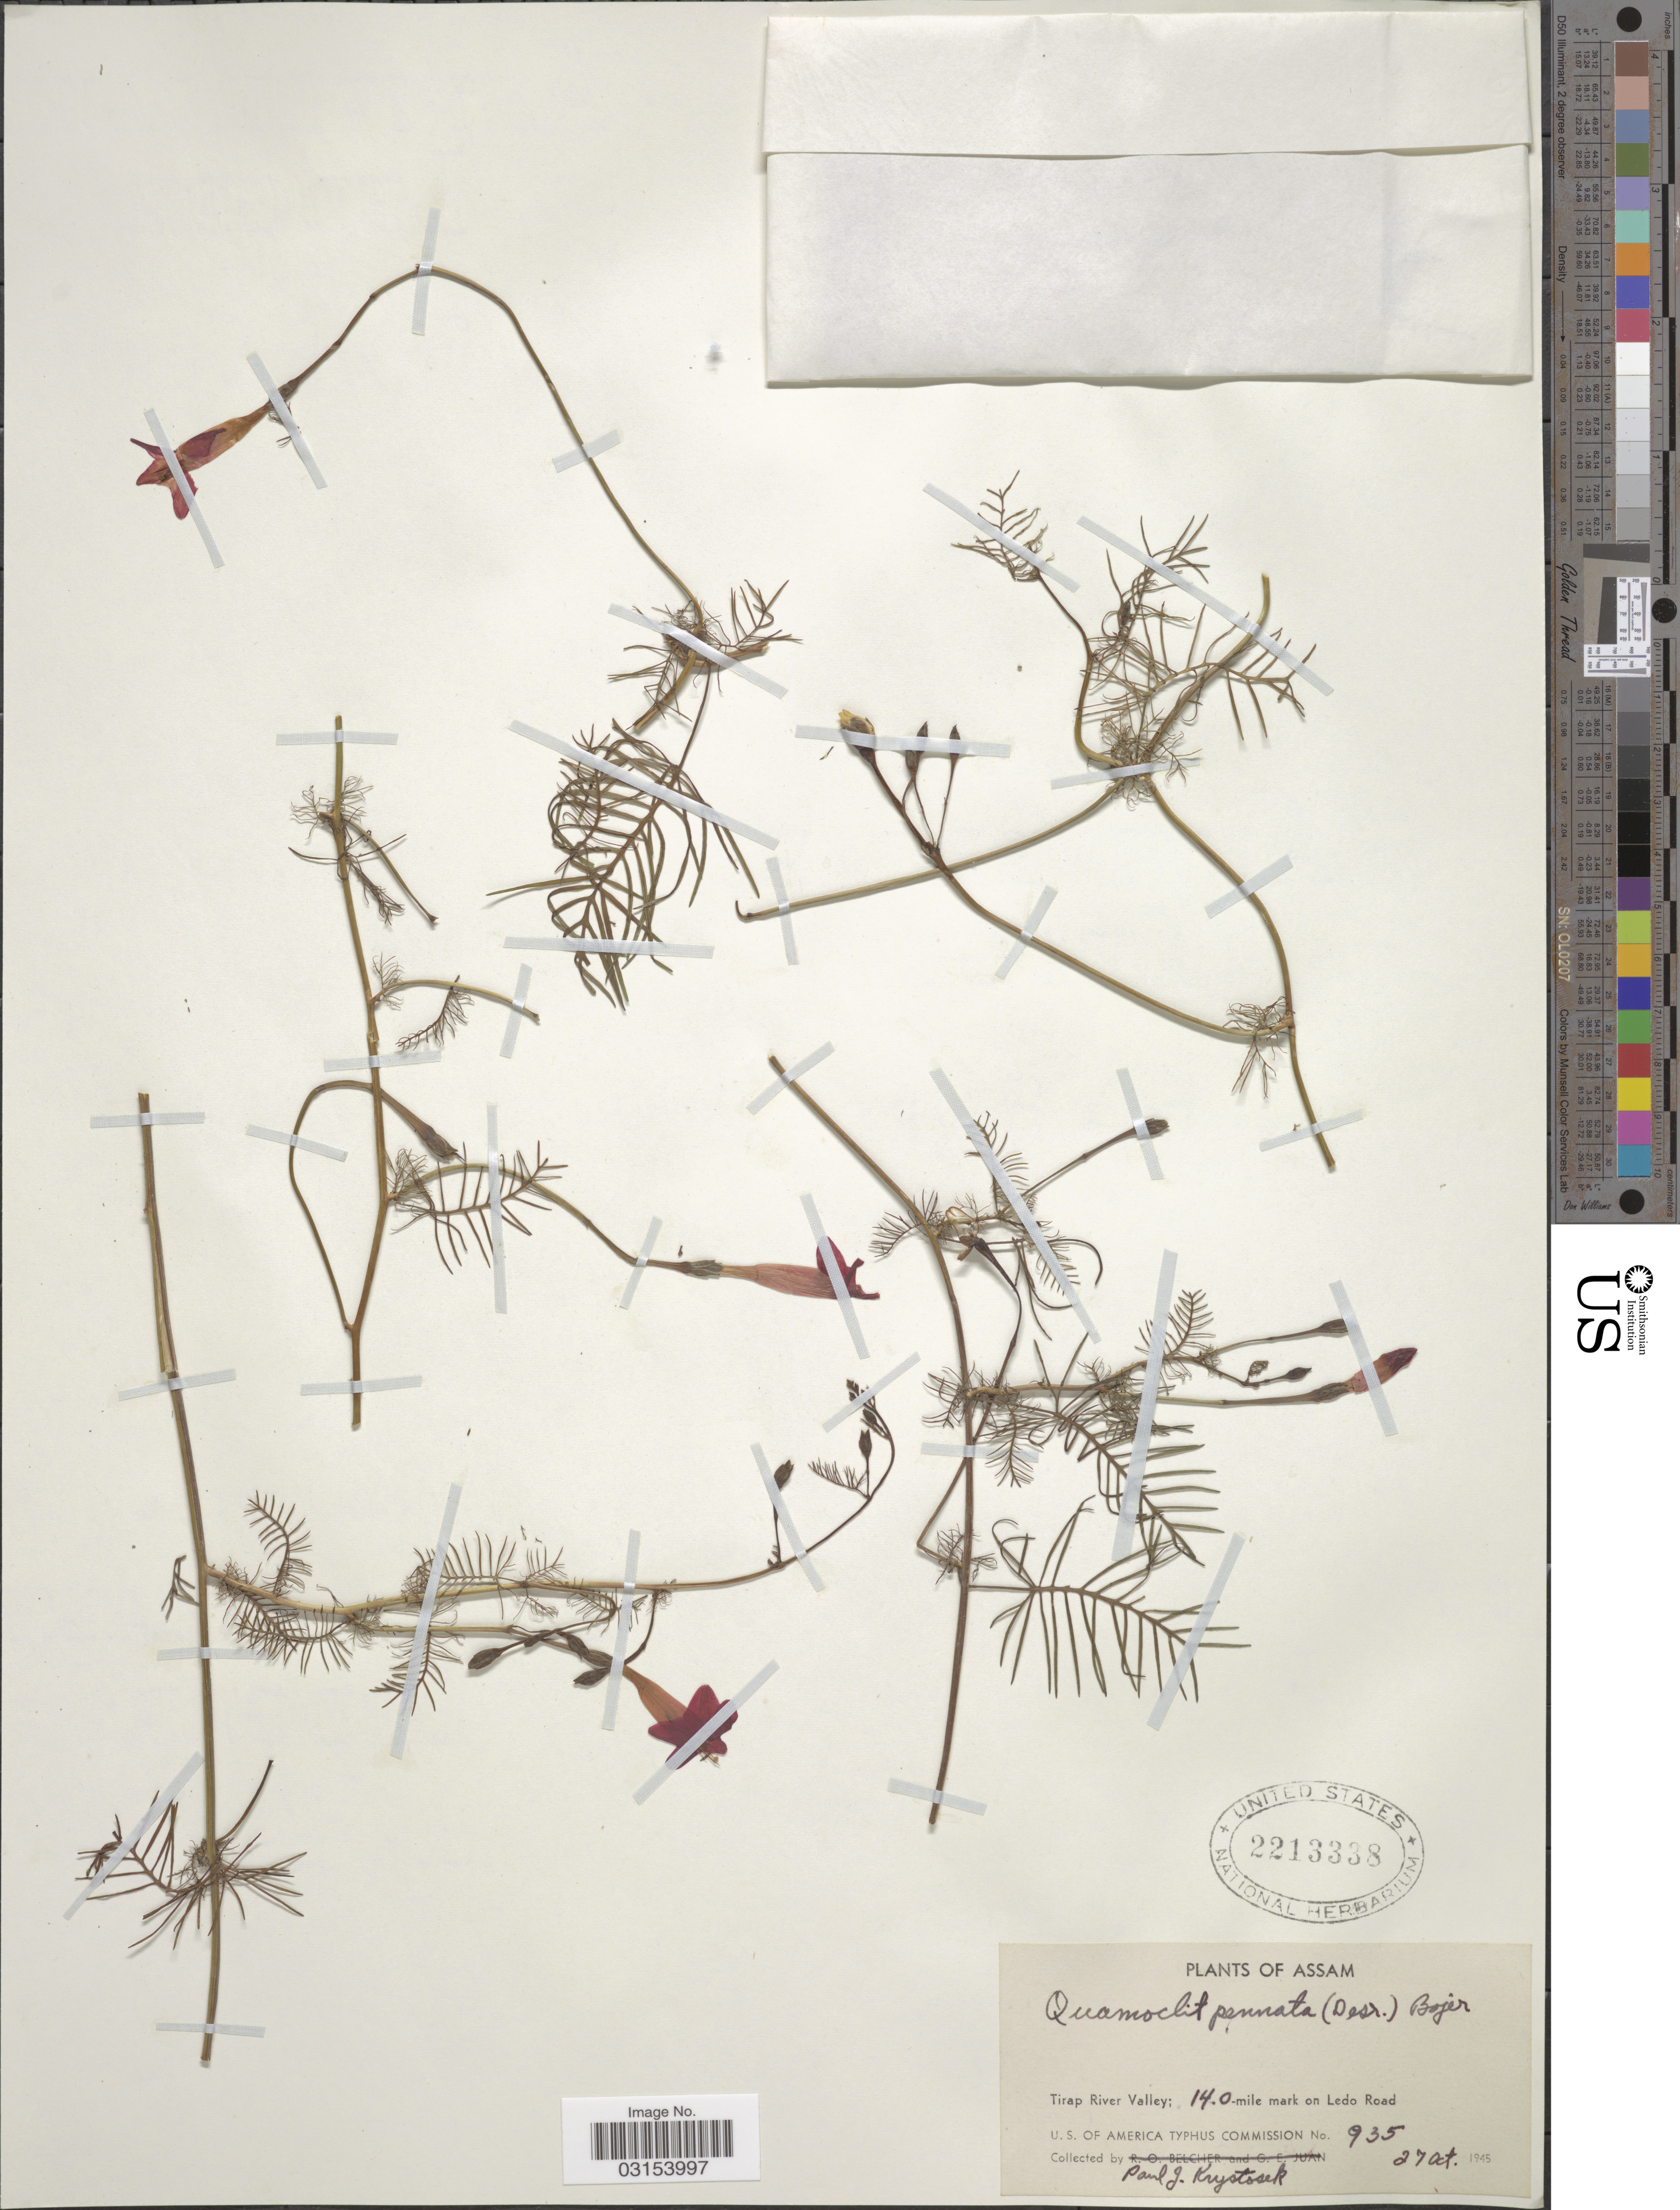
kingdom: Plantae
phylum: Tracheophyta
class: Magnoliopsida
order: Solanales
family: Convolvulaceae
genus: Ipomoea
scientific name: Ipomoea quamoclit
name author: L.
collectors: Krystosek, P.J.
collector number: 935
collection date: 1945-10-27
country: India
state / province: Assam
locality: Tirap River Valley; 14.0-mile mark on Ledo Road.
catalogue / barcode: US 2213338